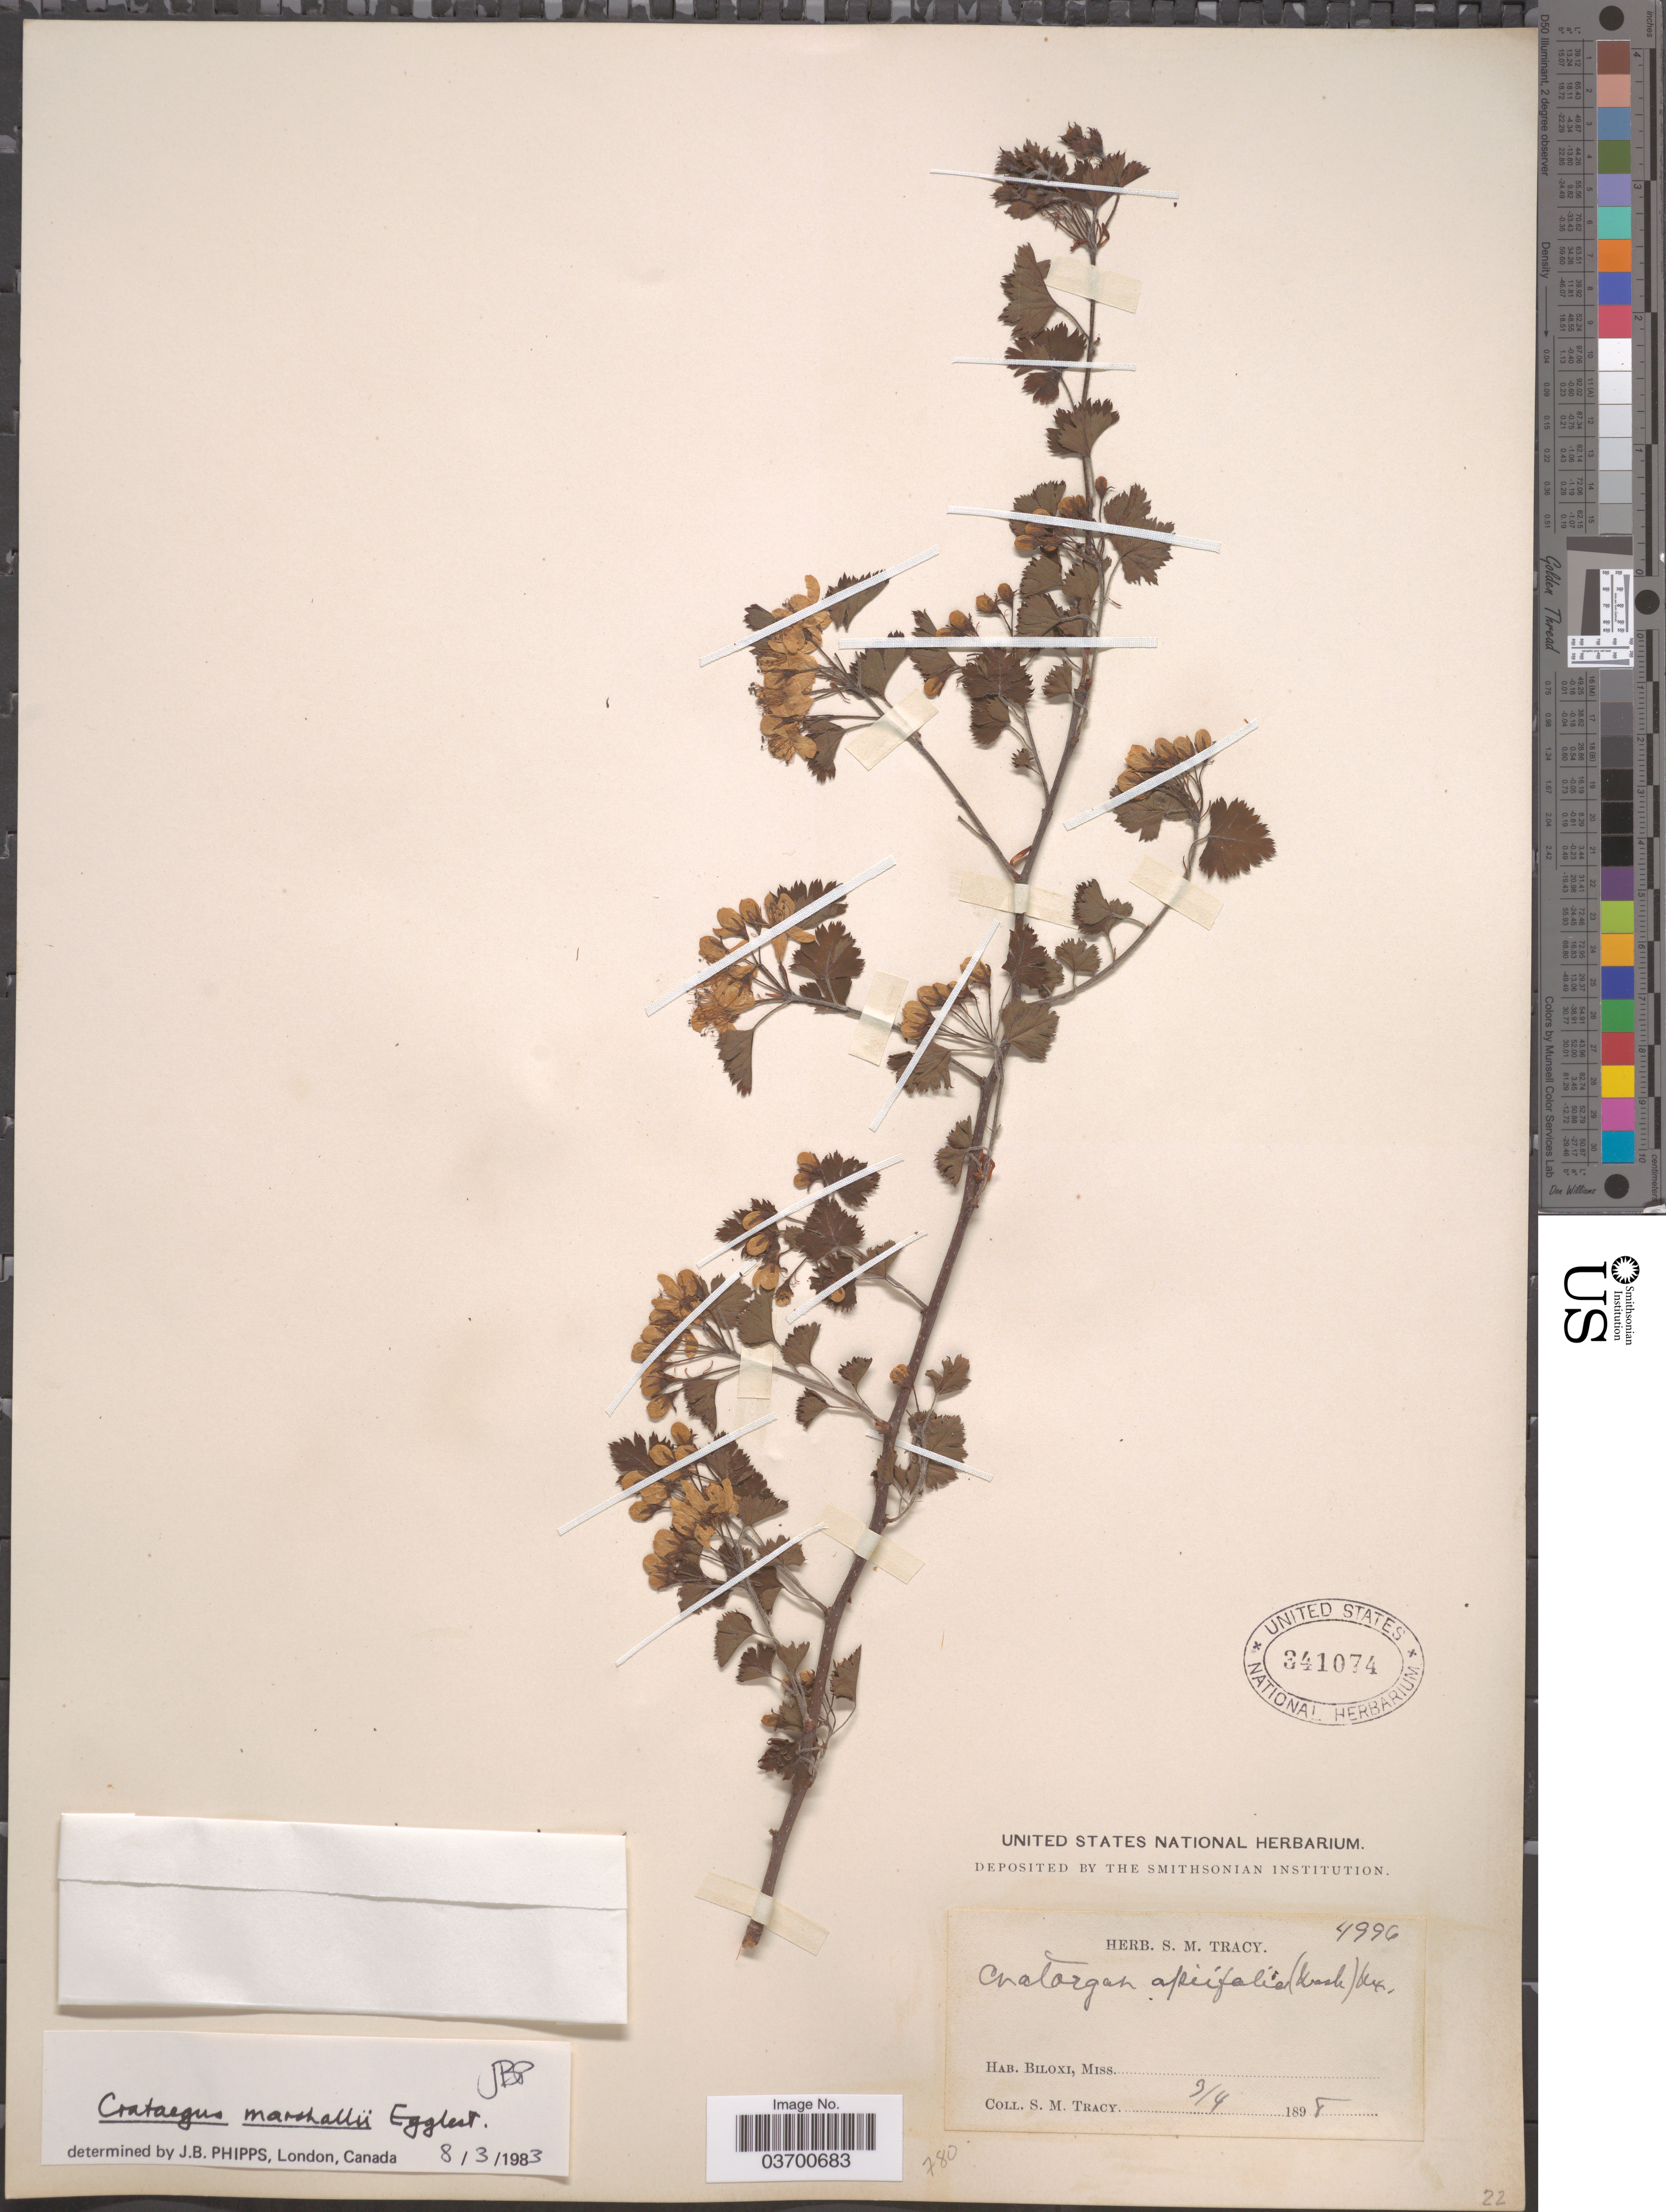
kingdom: Plantae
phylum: Tracheophyta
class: Magnoliopsida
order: Rosales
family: Rosaceae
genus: Crataegus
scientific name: Crataegus marshallii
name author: Eggl.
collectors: S. M. Tracy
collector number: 4996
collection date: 1898-03-04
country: United States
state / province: Mississippi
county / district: Harrison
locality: Biloxi.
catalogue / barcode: US 341074